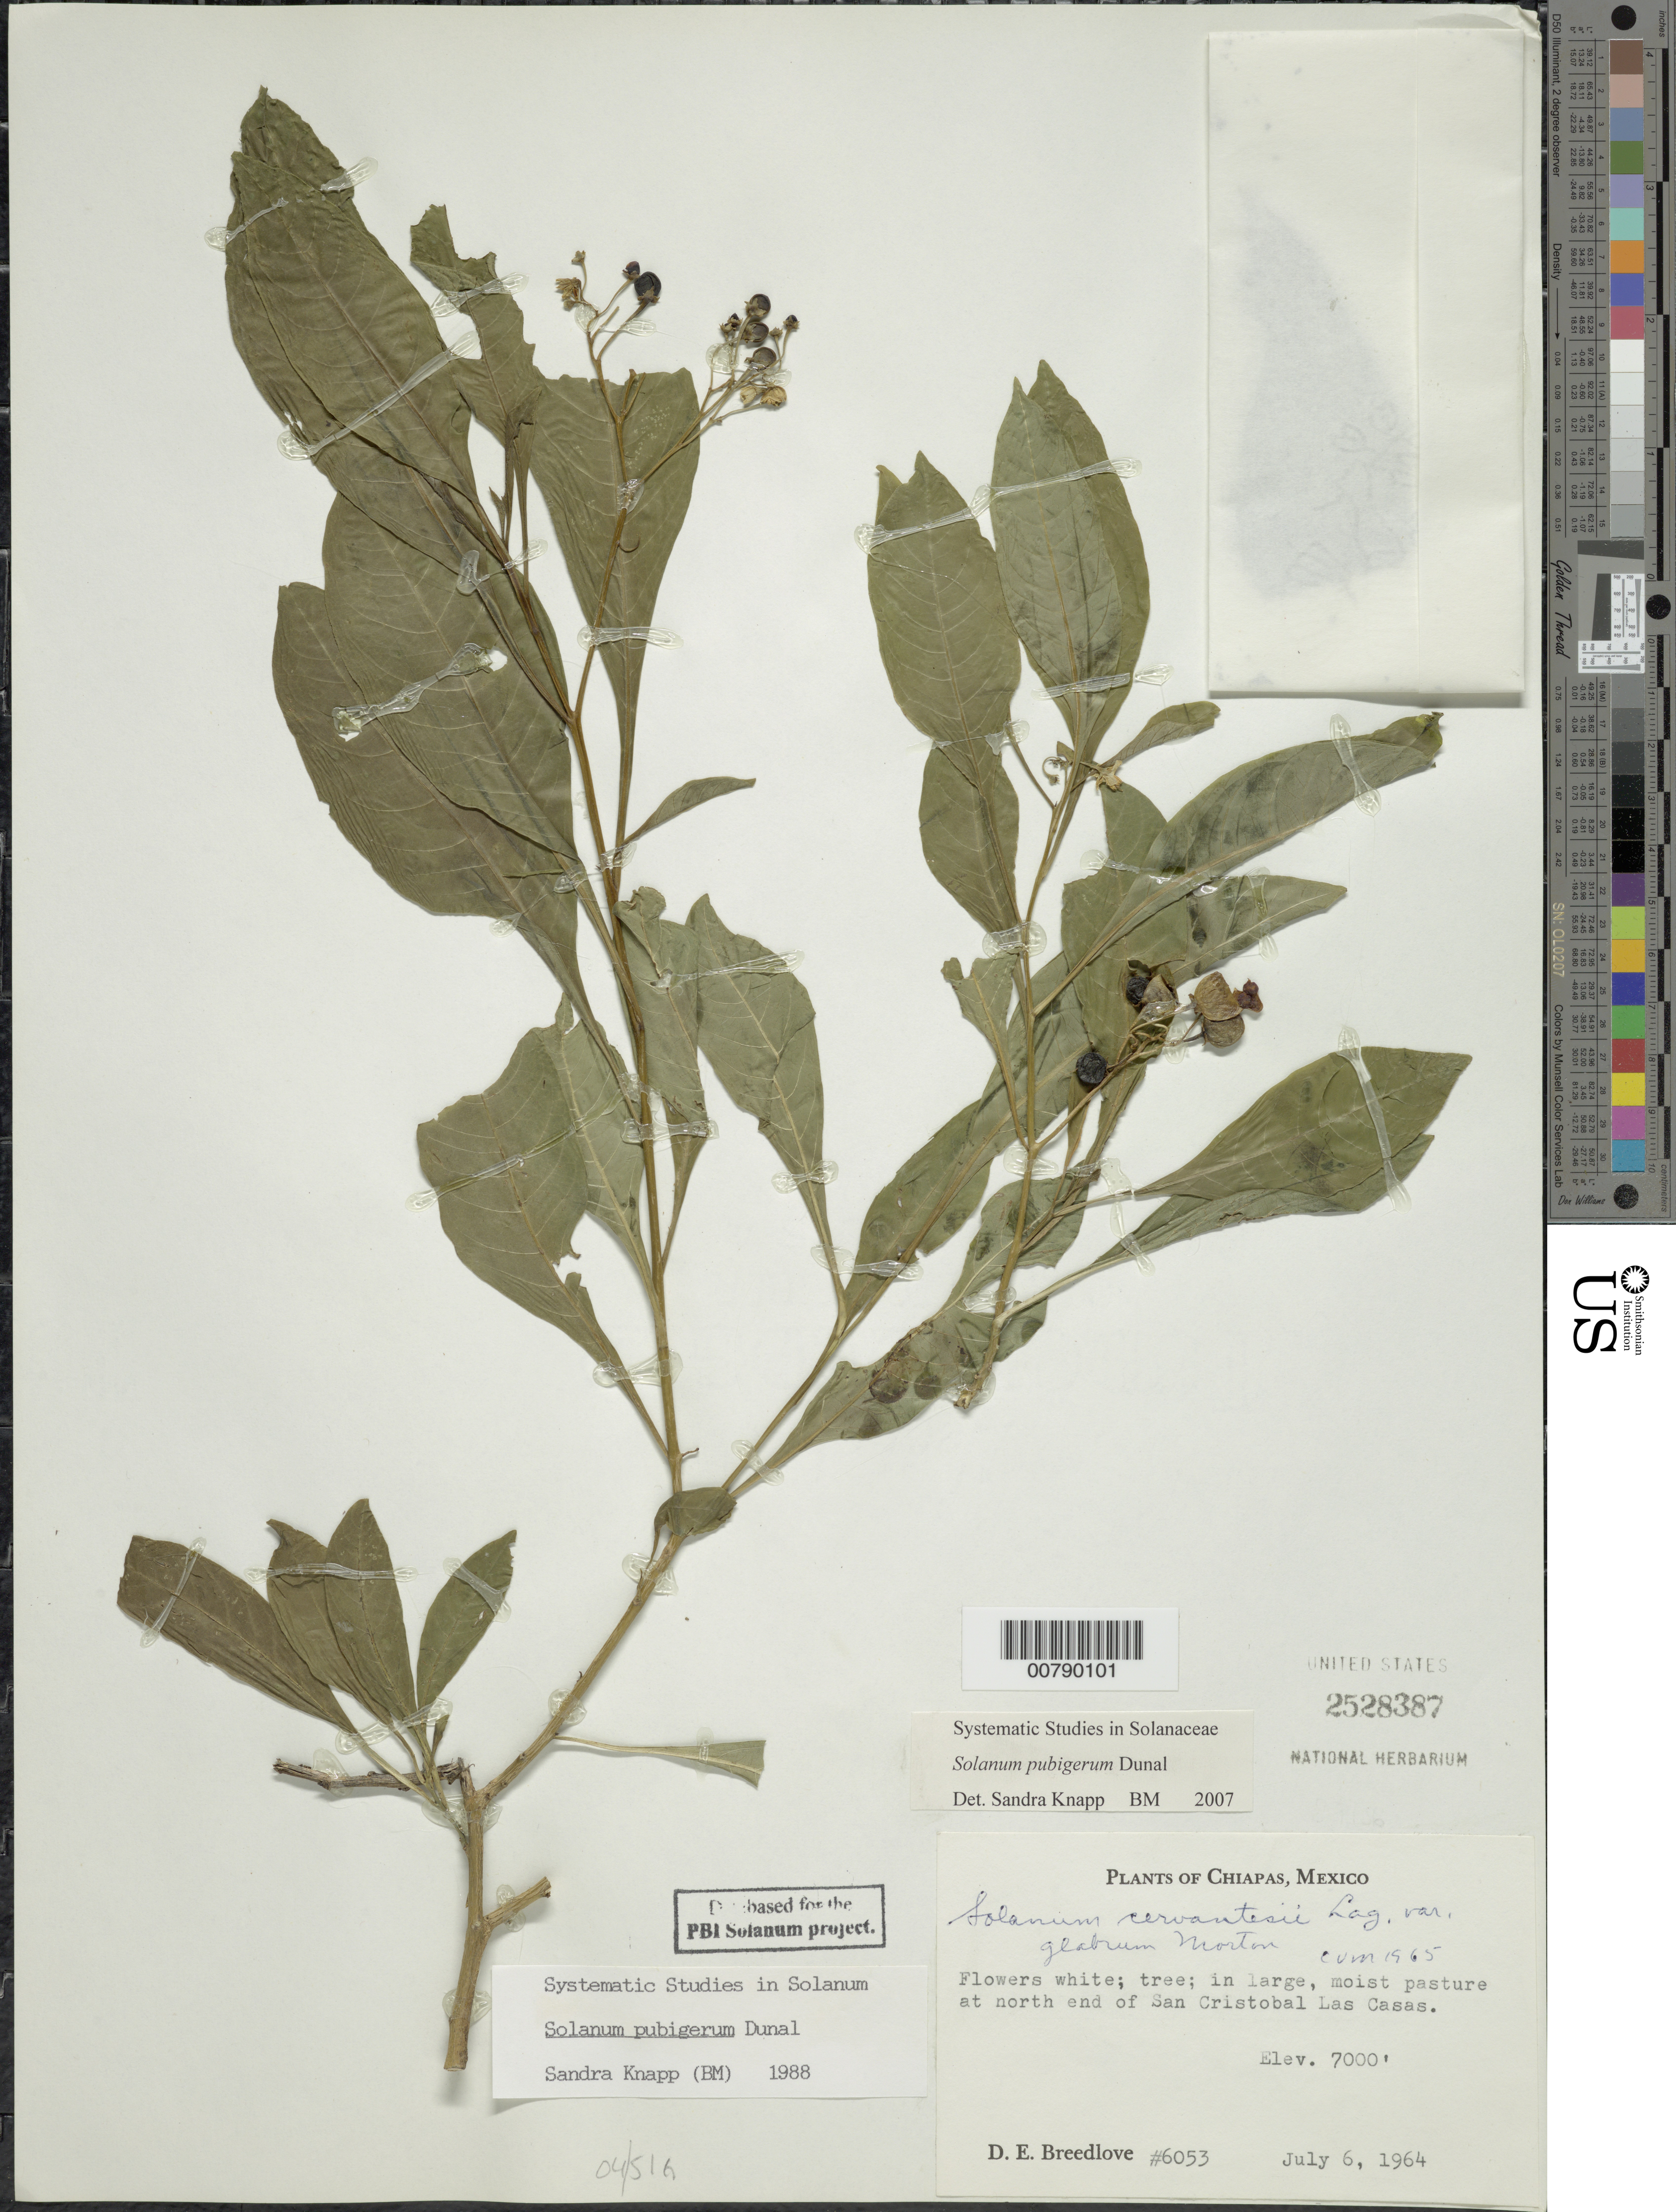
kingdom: Plantae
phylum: Tracheophyta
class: Magnoliopsida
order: Solanales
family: Solanaceae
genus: Solanum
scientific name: Solanum pubigerum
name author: Dunal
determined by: Knapp, S. D.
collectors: D. E. Breedlove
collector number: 6053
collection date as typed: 6 Jul 1964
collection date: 1964-07-06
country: Mexico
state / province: Chiapas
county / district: San Cristóbal de las Casas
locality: at north end of San Cristóbal las Casas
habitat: in large, moist pasture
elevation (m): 2134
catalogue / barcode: US 2528387